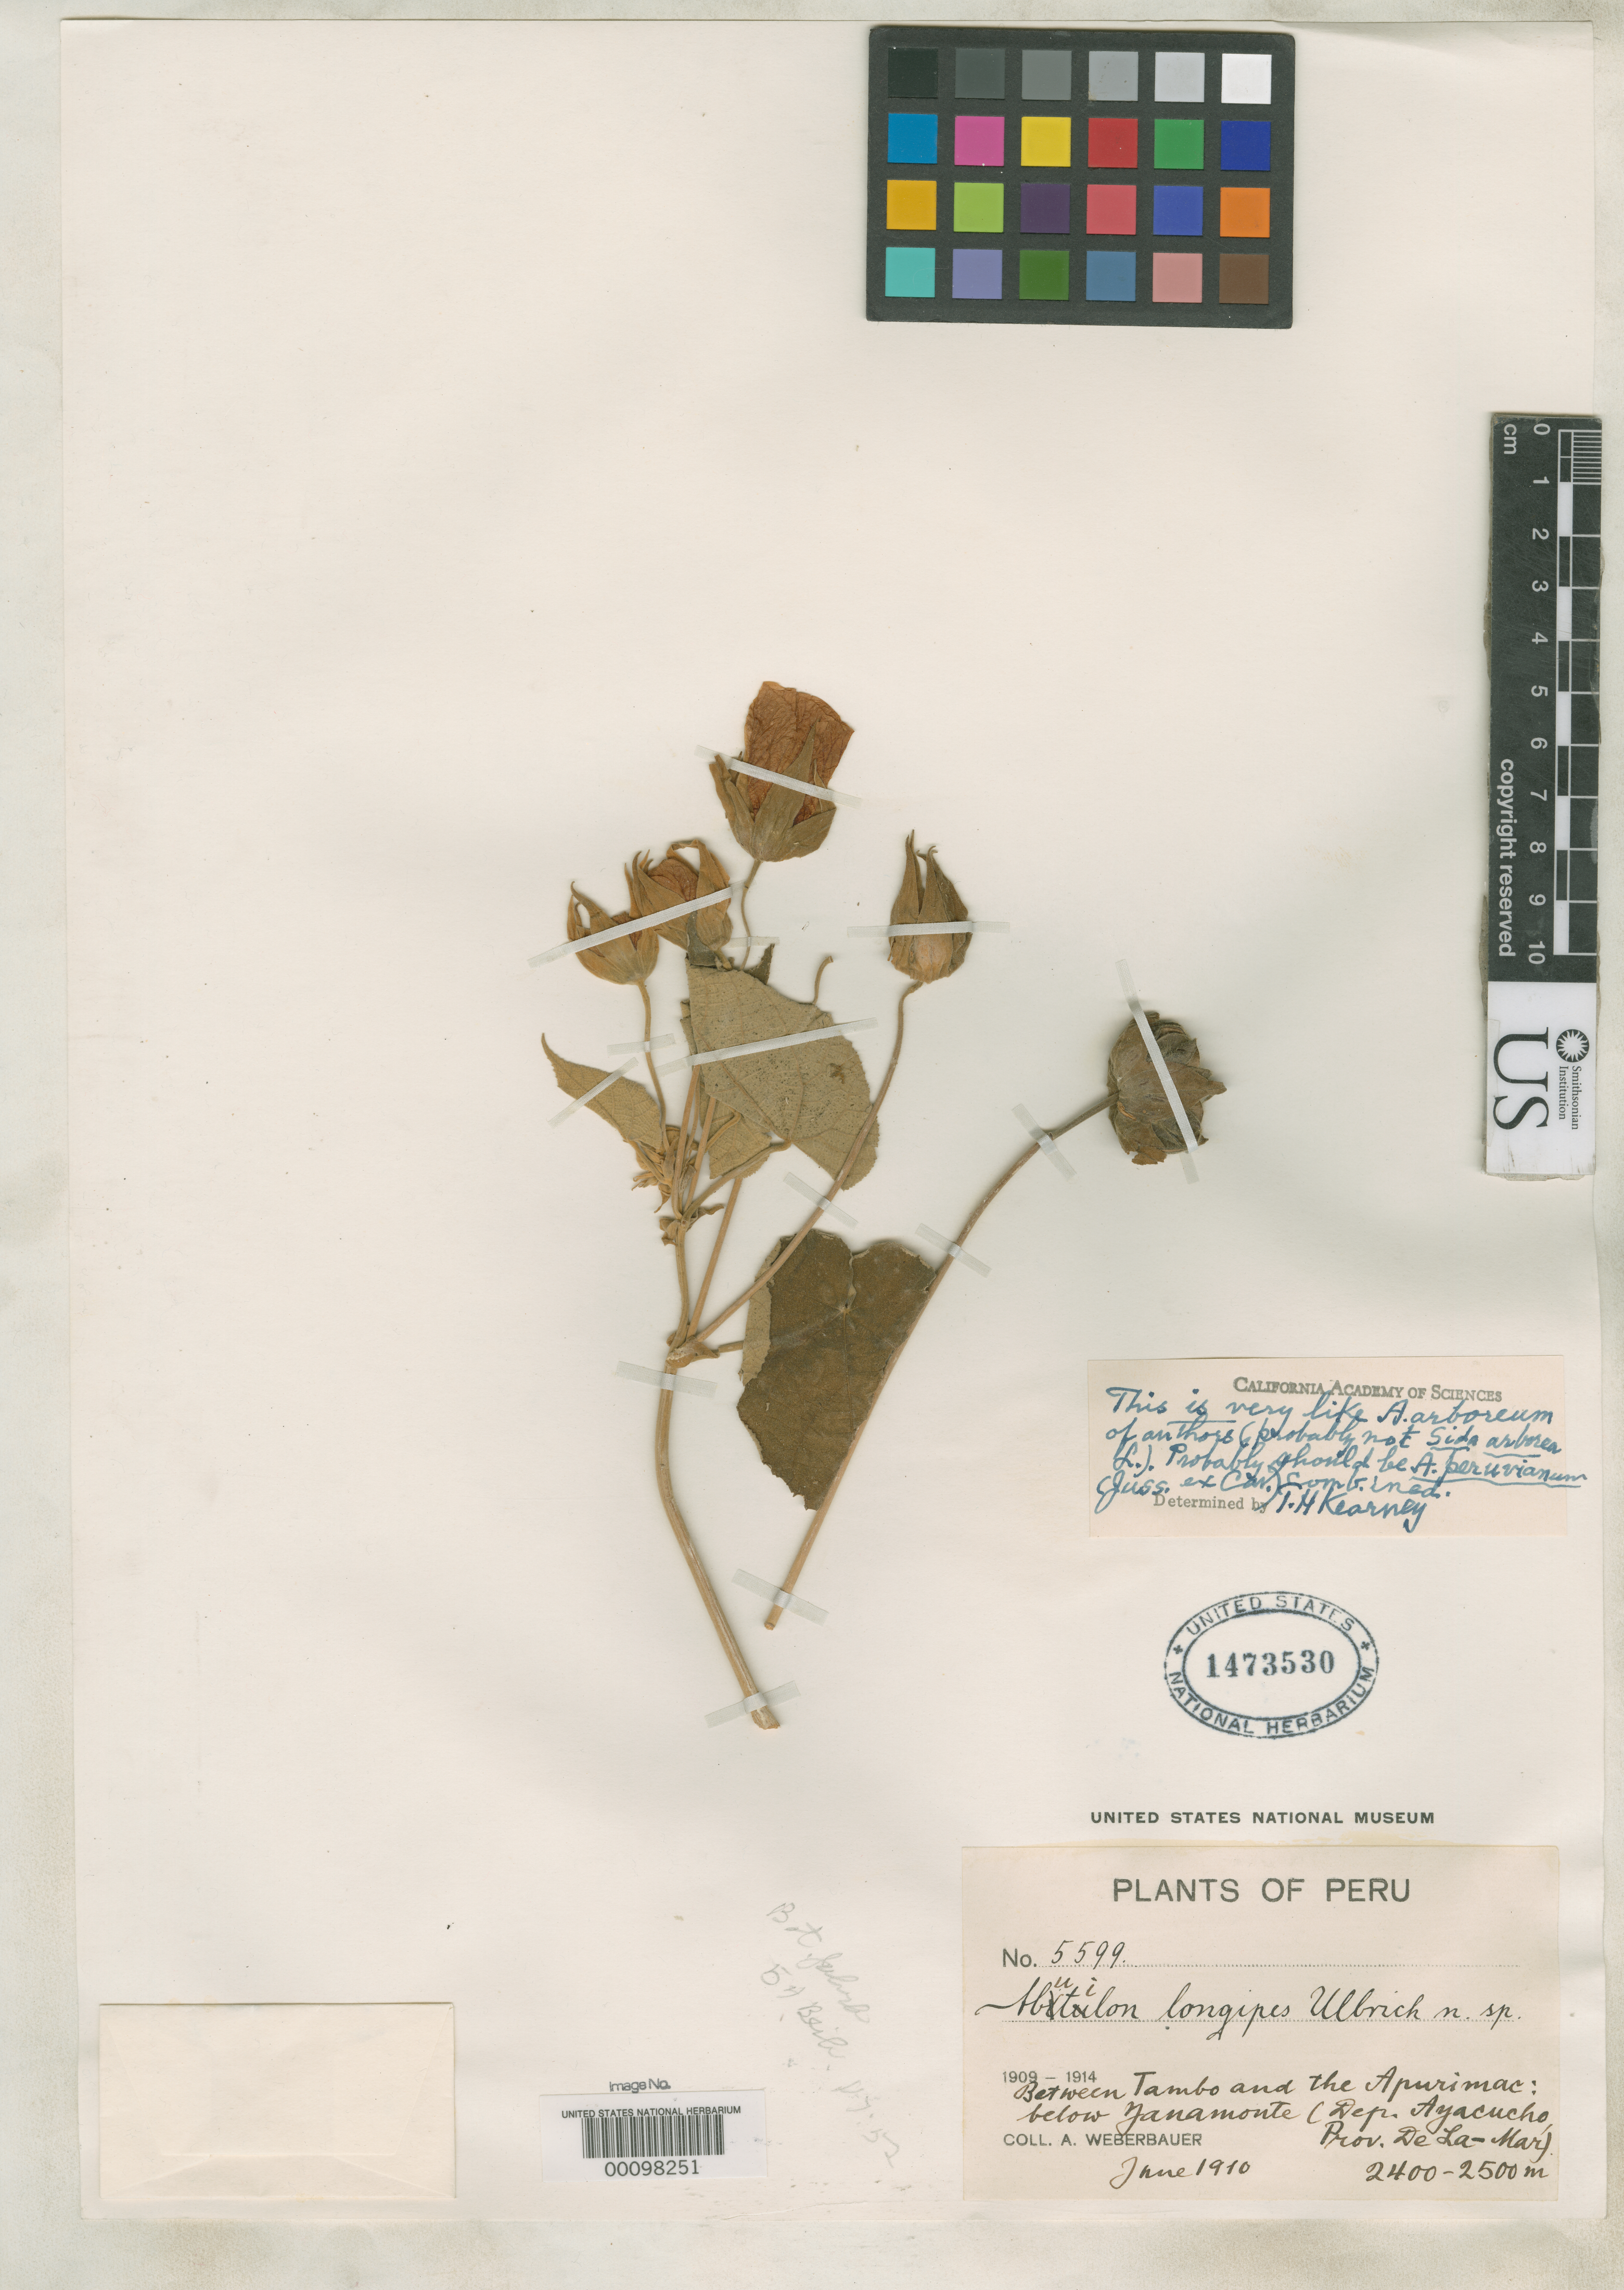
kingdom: Plantae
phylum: Tracheophyta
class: Magnoliopsida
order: Malvales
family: Malvaceae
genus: Abutilon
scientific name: Abutilon longipes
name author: Ulbr.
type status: Isotype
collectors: A. Weberbauer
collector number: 5599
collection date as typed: Jun 1910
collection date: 1910-06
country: Peru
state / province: Ayacucho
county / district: Huanta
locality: between Tambo and Apurímac, below Janamonte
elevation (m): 2400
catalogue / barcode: US 1473530